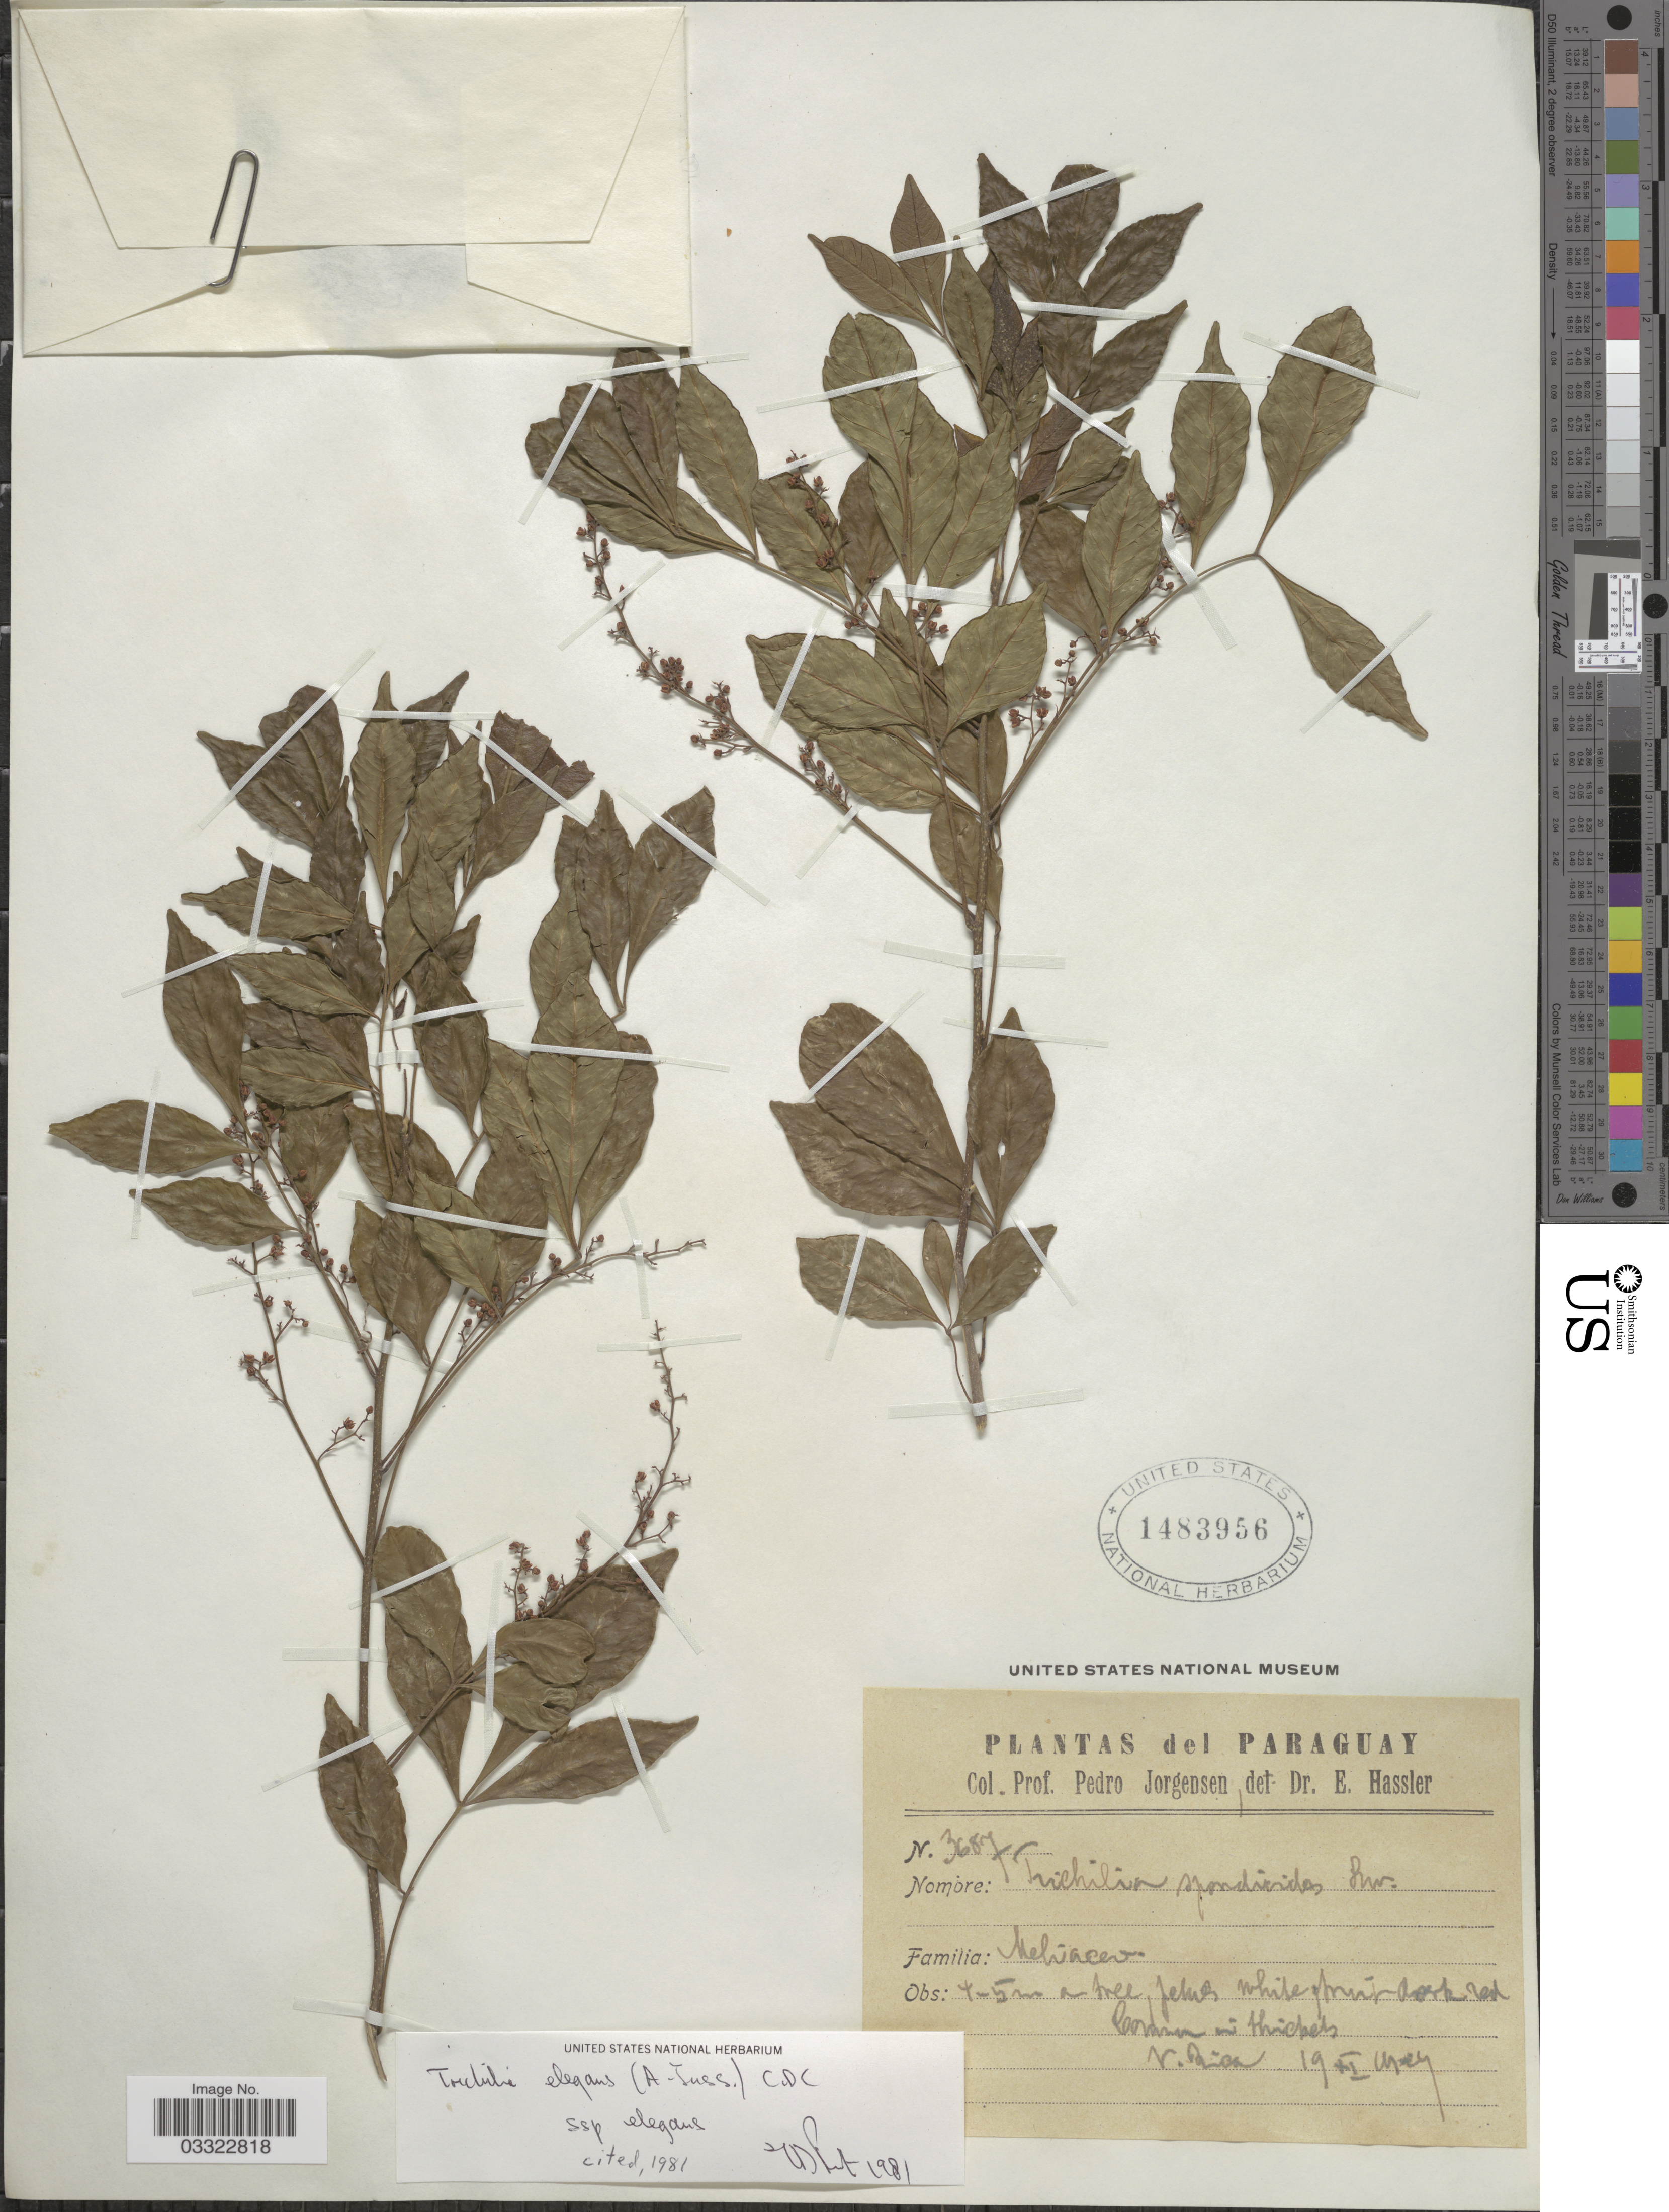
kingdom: Plantae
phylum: Tracheophyta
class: Magnoliopsida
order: Sapindales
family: Meliaceae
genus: Trichilia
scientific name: Trichilia elegans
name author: A. Juss.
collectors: P. Jörgensen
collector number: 3687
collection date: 1929-11-19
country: Paraguay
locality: Common in thickets. V. Rica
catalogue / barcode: US 1483956